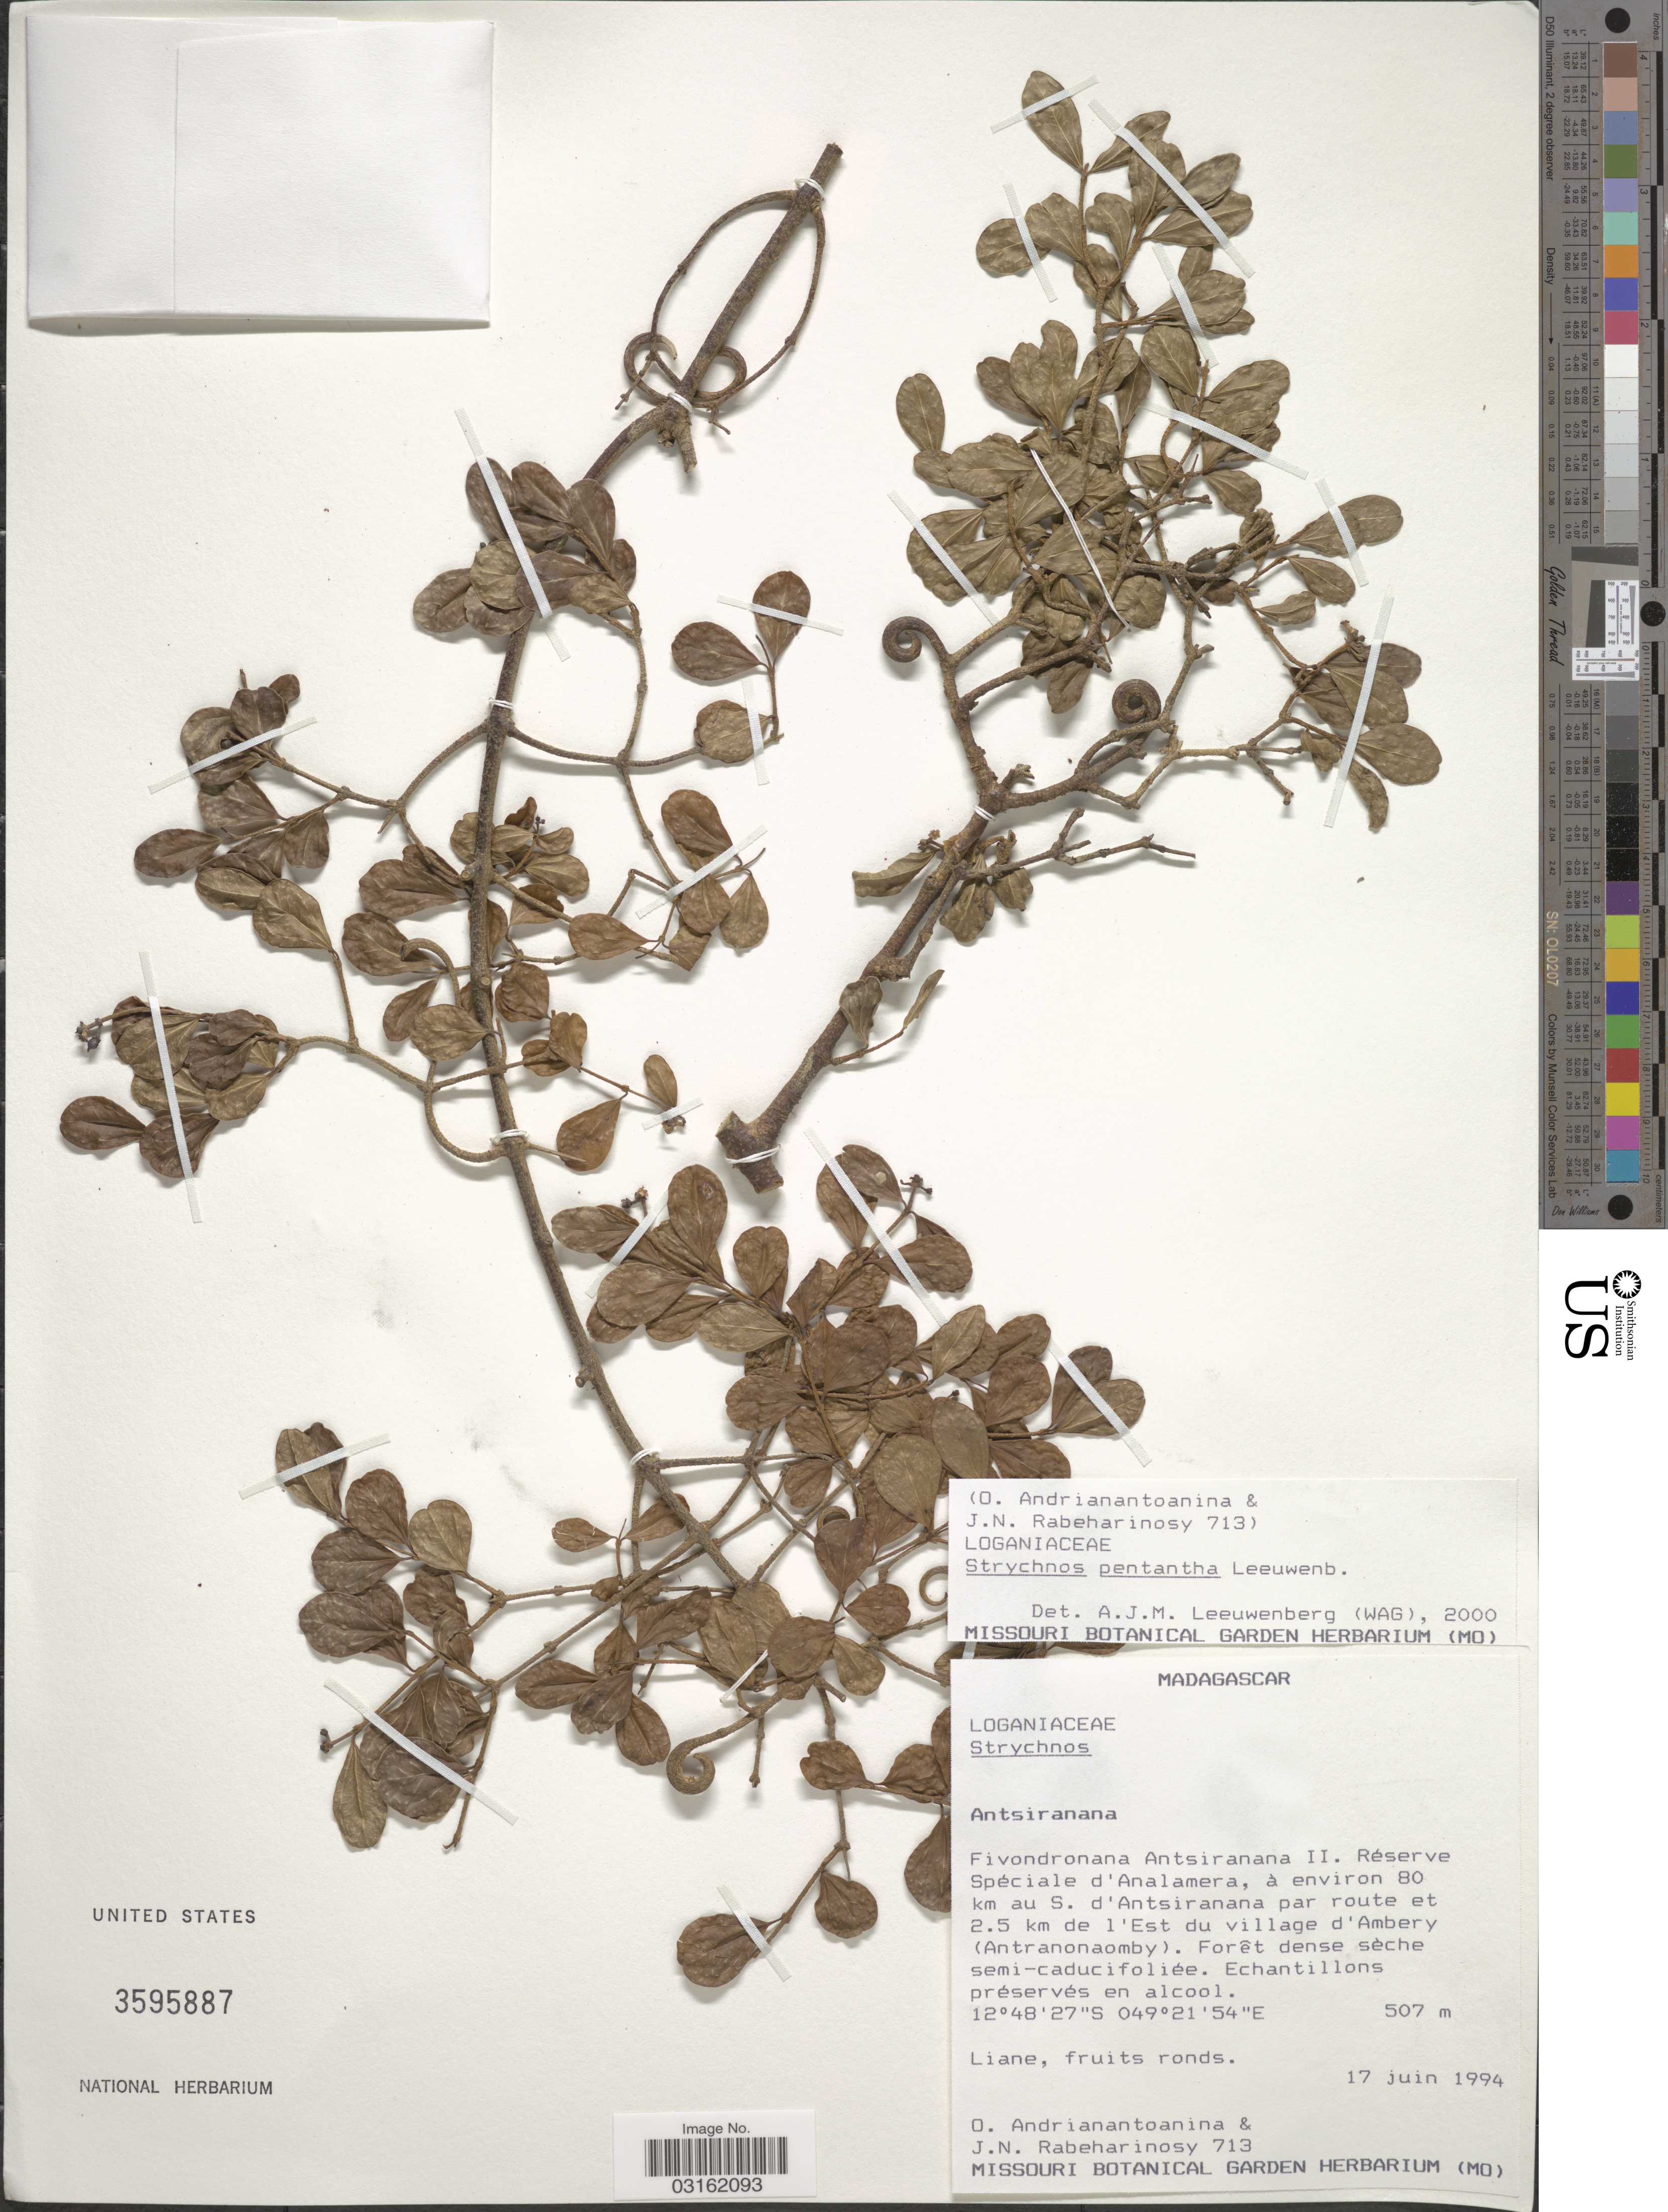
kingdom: Plantae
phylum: Tracheophyta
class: Magnoliopsida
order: Gentianales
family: Loganiaceae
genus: Strychnos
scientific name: Strychnos pentantha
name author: Leeuwenb.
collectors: O. Andrianantoanina & J. N. Rabeharinosy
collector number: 713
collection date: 1994-06-17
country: Madagascar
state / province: Diana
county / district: Antsiranana II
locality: Fivondronana Antsiranana II. Réserve Spéciale d'Analamera, à environ 80 km au S. d'Antsiranana par route et 2.5 km de l'Est du village d'Ambery (Antranonaomby).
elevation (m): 507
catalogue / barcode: US 3595887